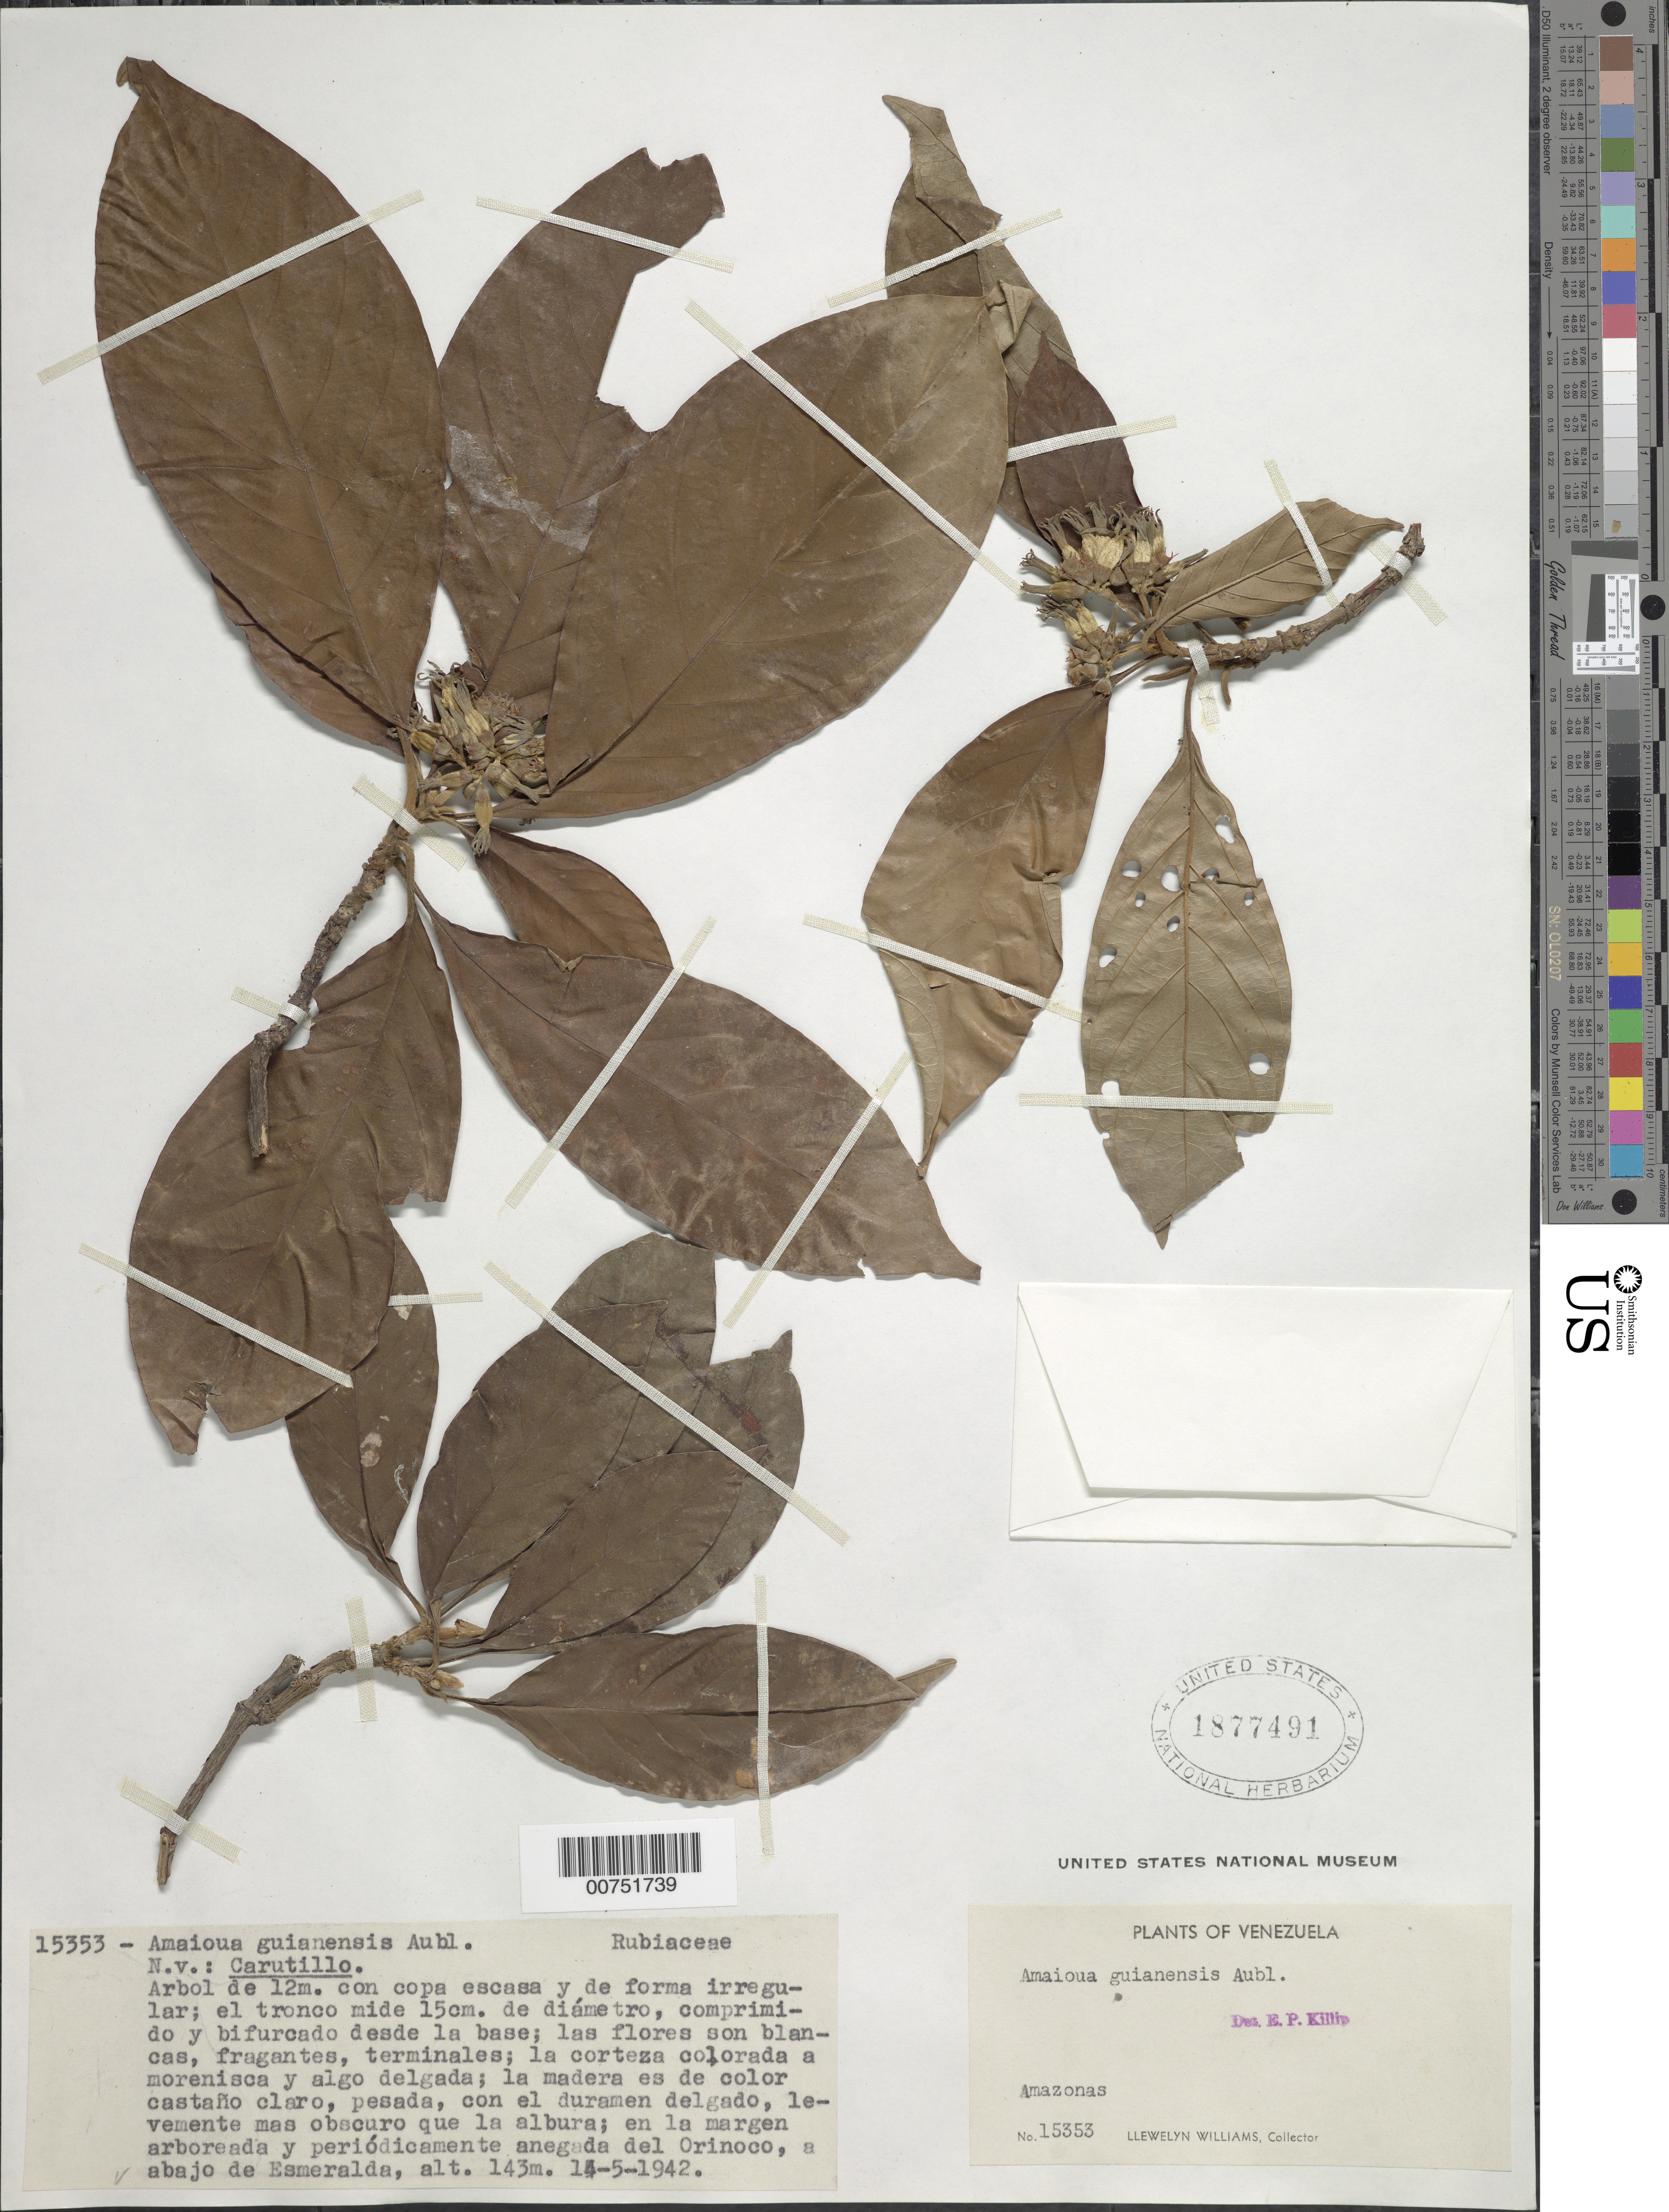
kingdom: Plantae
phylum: Tracheophyta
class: Magnoliopsida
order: Gentianales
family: Rubiaceae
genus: Amaioua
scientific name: Amaioua guianensis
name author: Aubl.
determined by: Killip, Ellsworth P.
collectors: Ll. Williams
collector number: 15353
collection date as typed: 14-May-42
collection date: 1942-05-14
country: Venezuela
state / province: Amazonas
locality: Esmeralda, Alto Orinoco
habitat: Margen arboreada y periodicamente anegada del rio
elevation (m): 143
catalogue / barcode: US 1877491